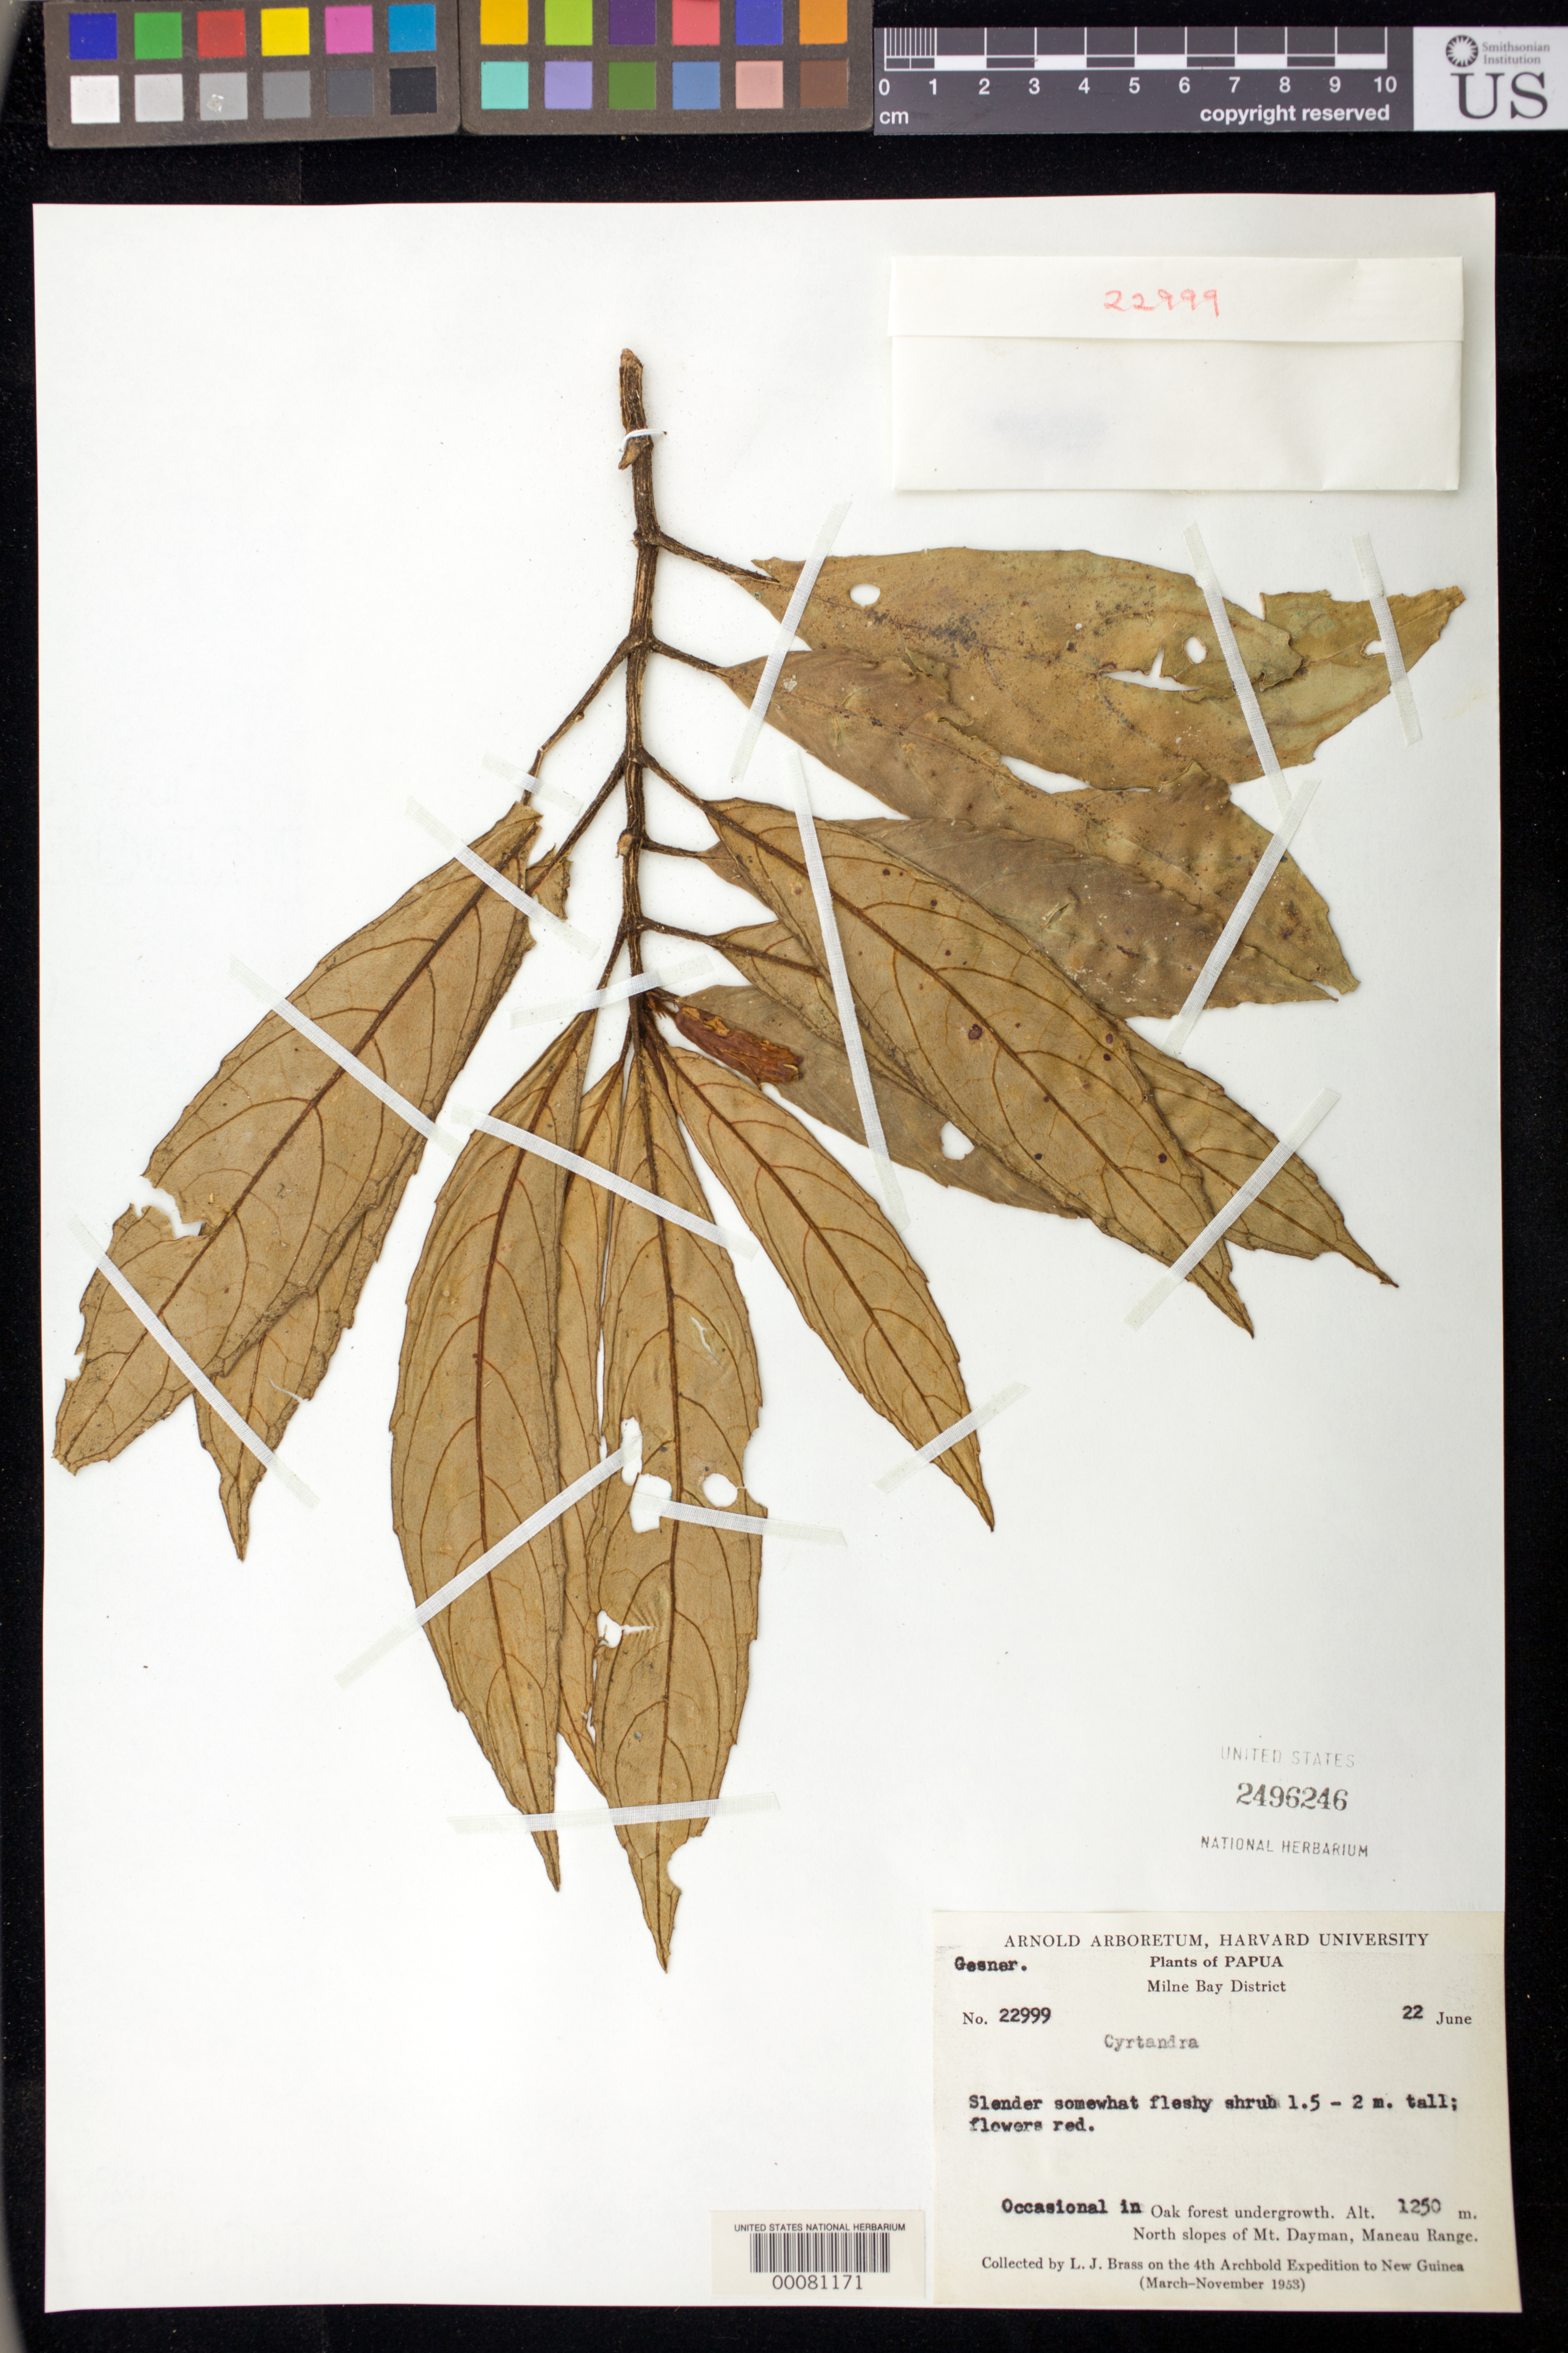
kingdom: Plantae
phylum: Tracheophyta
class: Magnoliopsida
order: Lamiales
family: Gesneriaceae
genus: Cyrtandra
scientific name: Cyrtandra sp.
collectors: L. J. Brass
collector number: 22999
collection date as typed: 22 Jun 1953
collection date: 1953-06-22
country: Papua New Guinea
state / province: Milne Bay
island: New Guinea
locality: Milne bay district, north slopes of mt dayman, maneau range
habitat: Occasional in oak forest undergrowth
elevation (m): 1250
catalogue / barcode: US 2496246